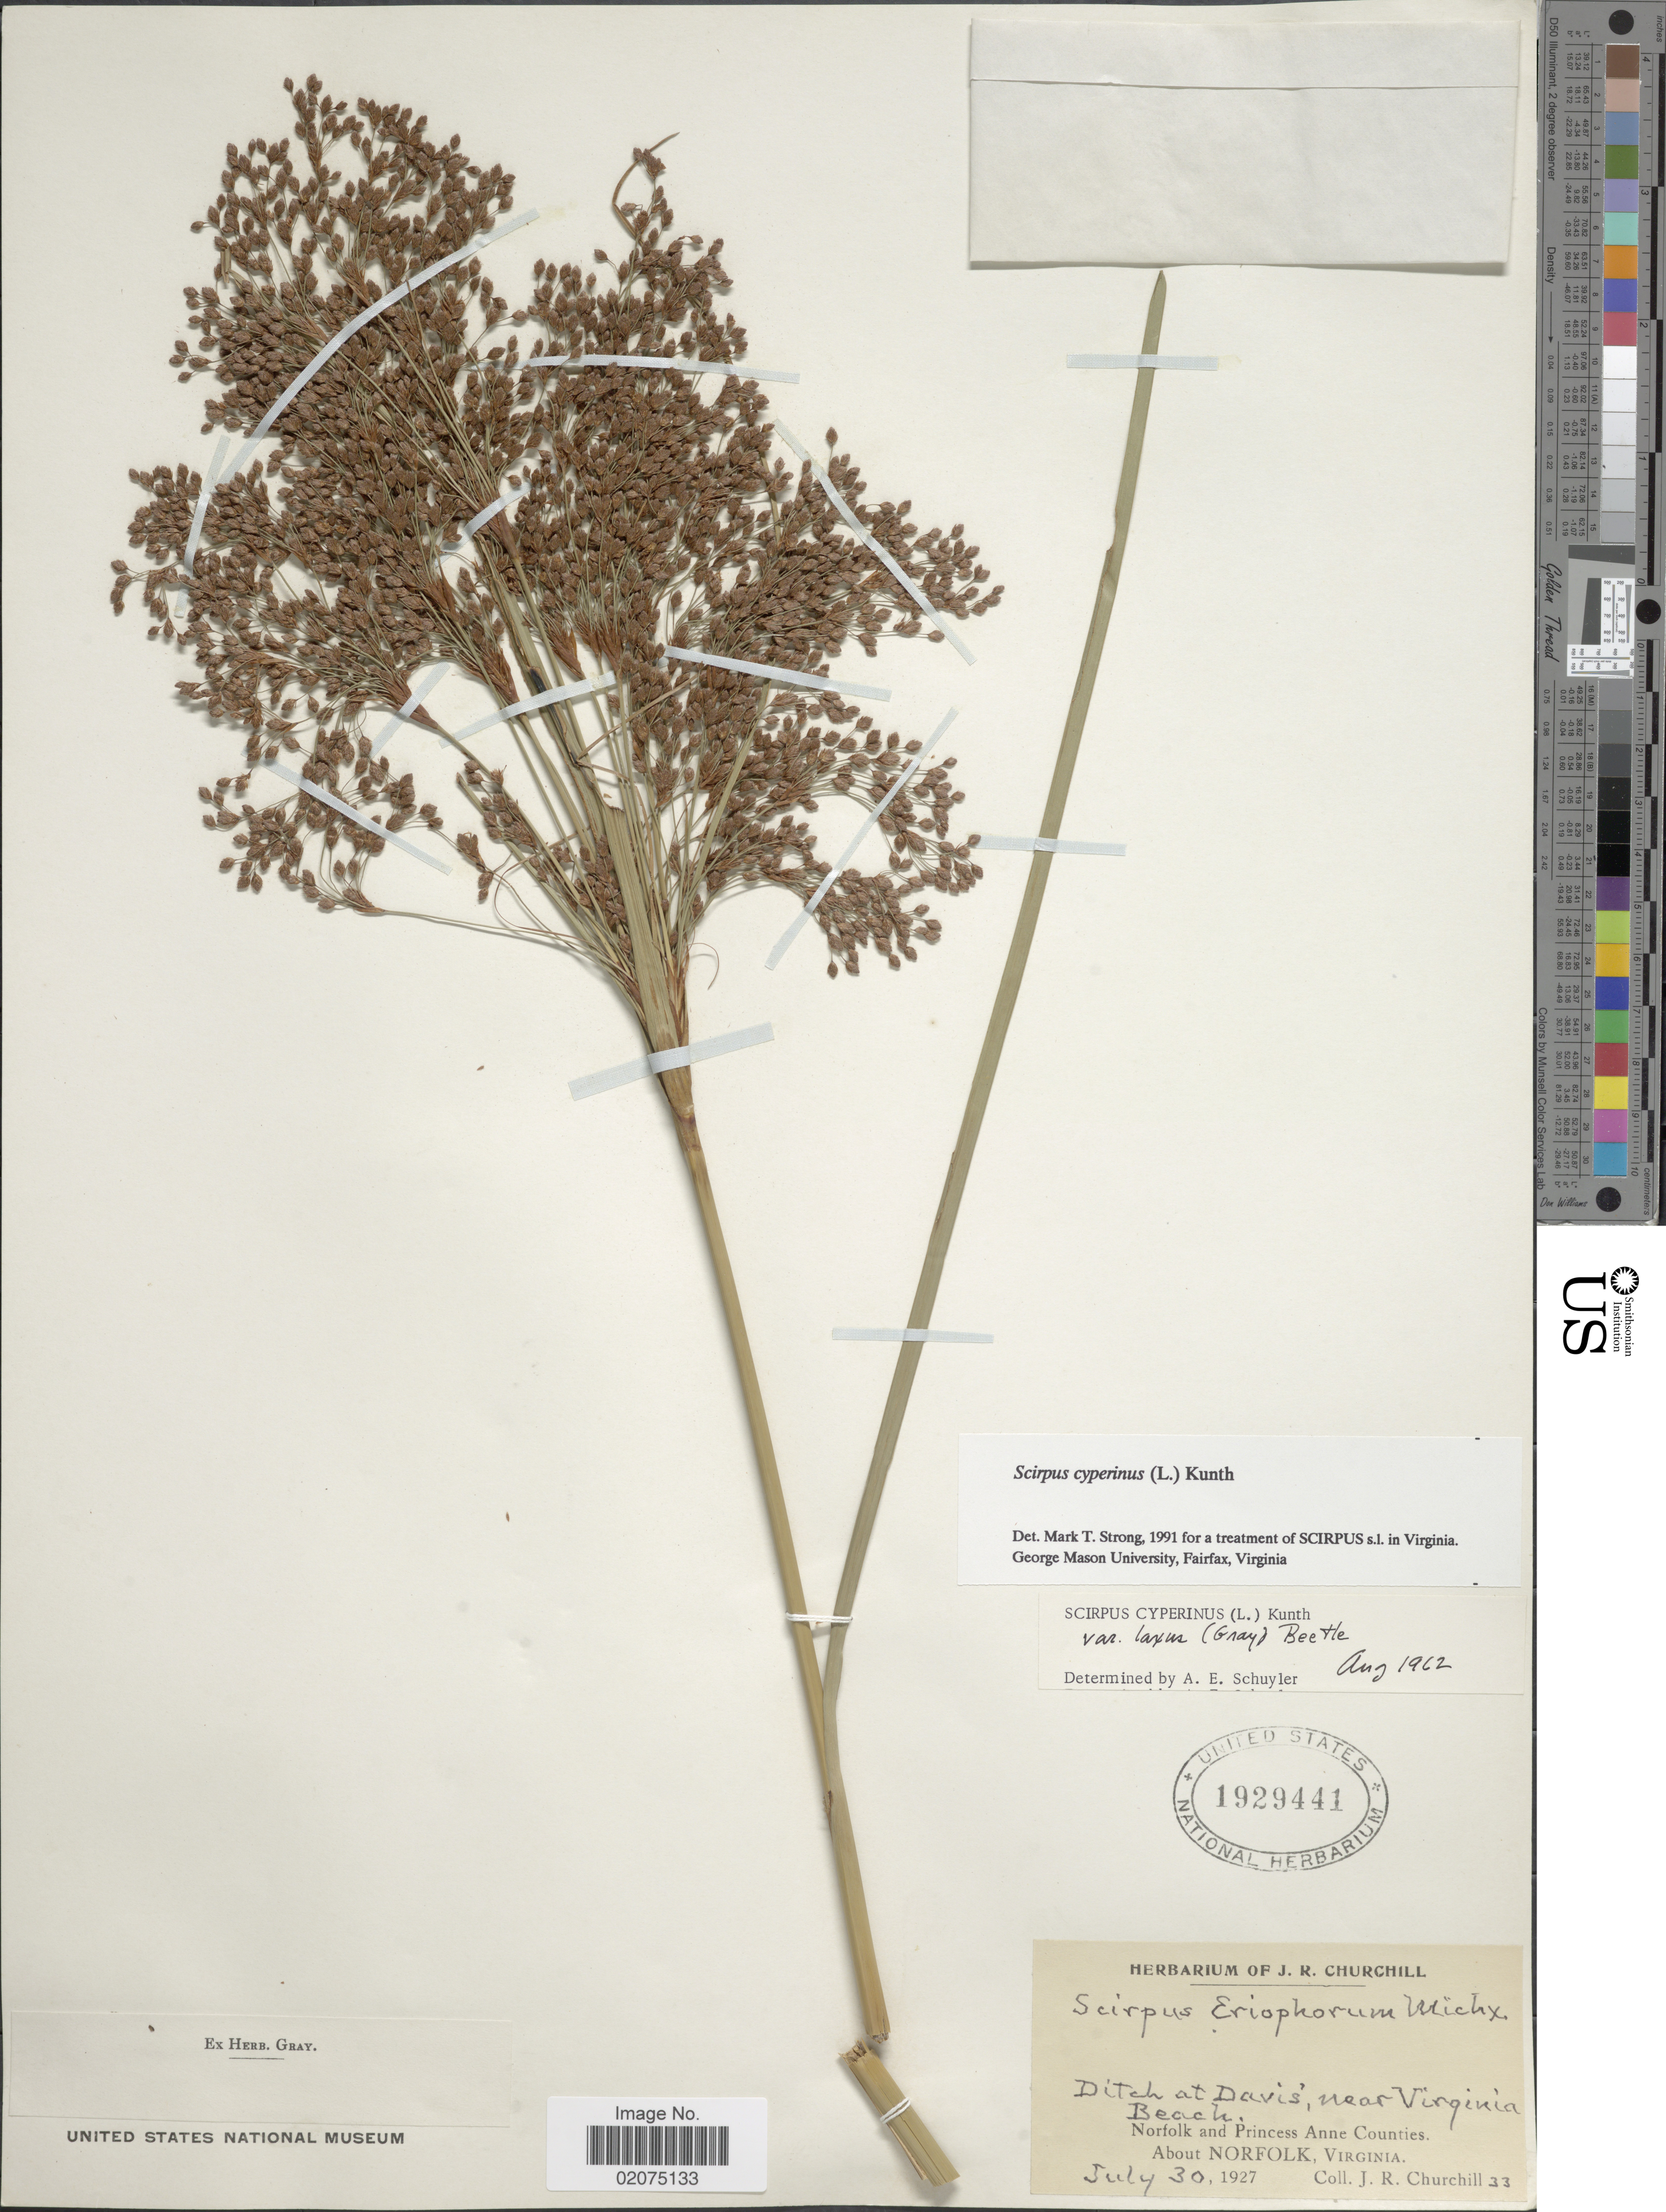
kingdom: Plantae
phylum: Tracheophyta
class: Liliopsida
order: Poales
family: Cyperaceae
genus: Scirpus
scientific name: Scirpus cyperinus (L.) Kunth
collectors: J. Churchill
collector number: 33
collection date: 1927-07-30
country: United States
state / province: Virginia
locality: Ditch at Davis, near Virginia Beach, Norfolk and Princess Anne Counties, about Norfolk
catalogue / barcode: US 1929441